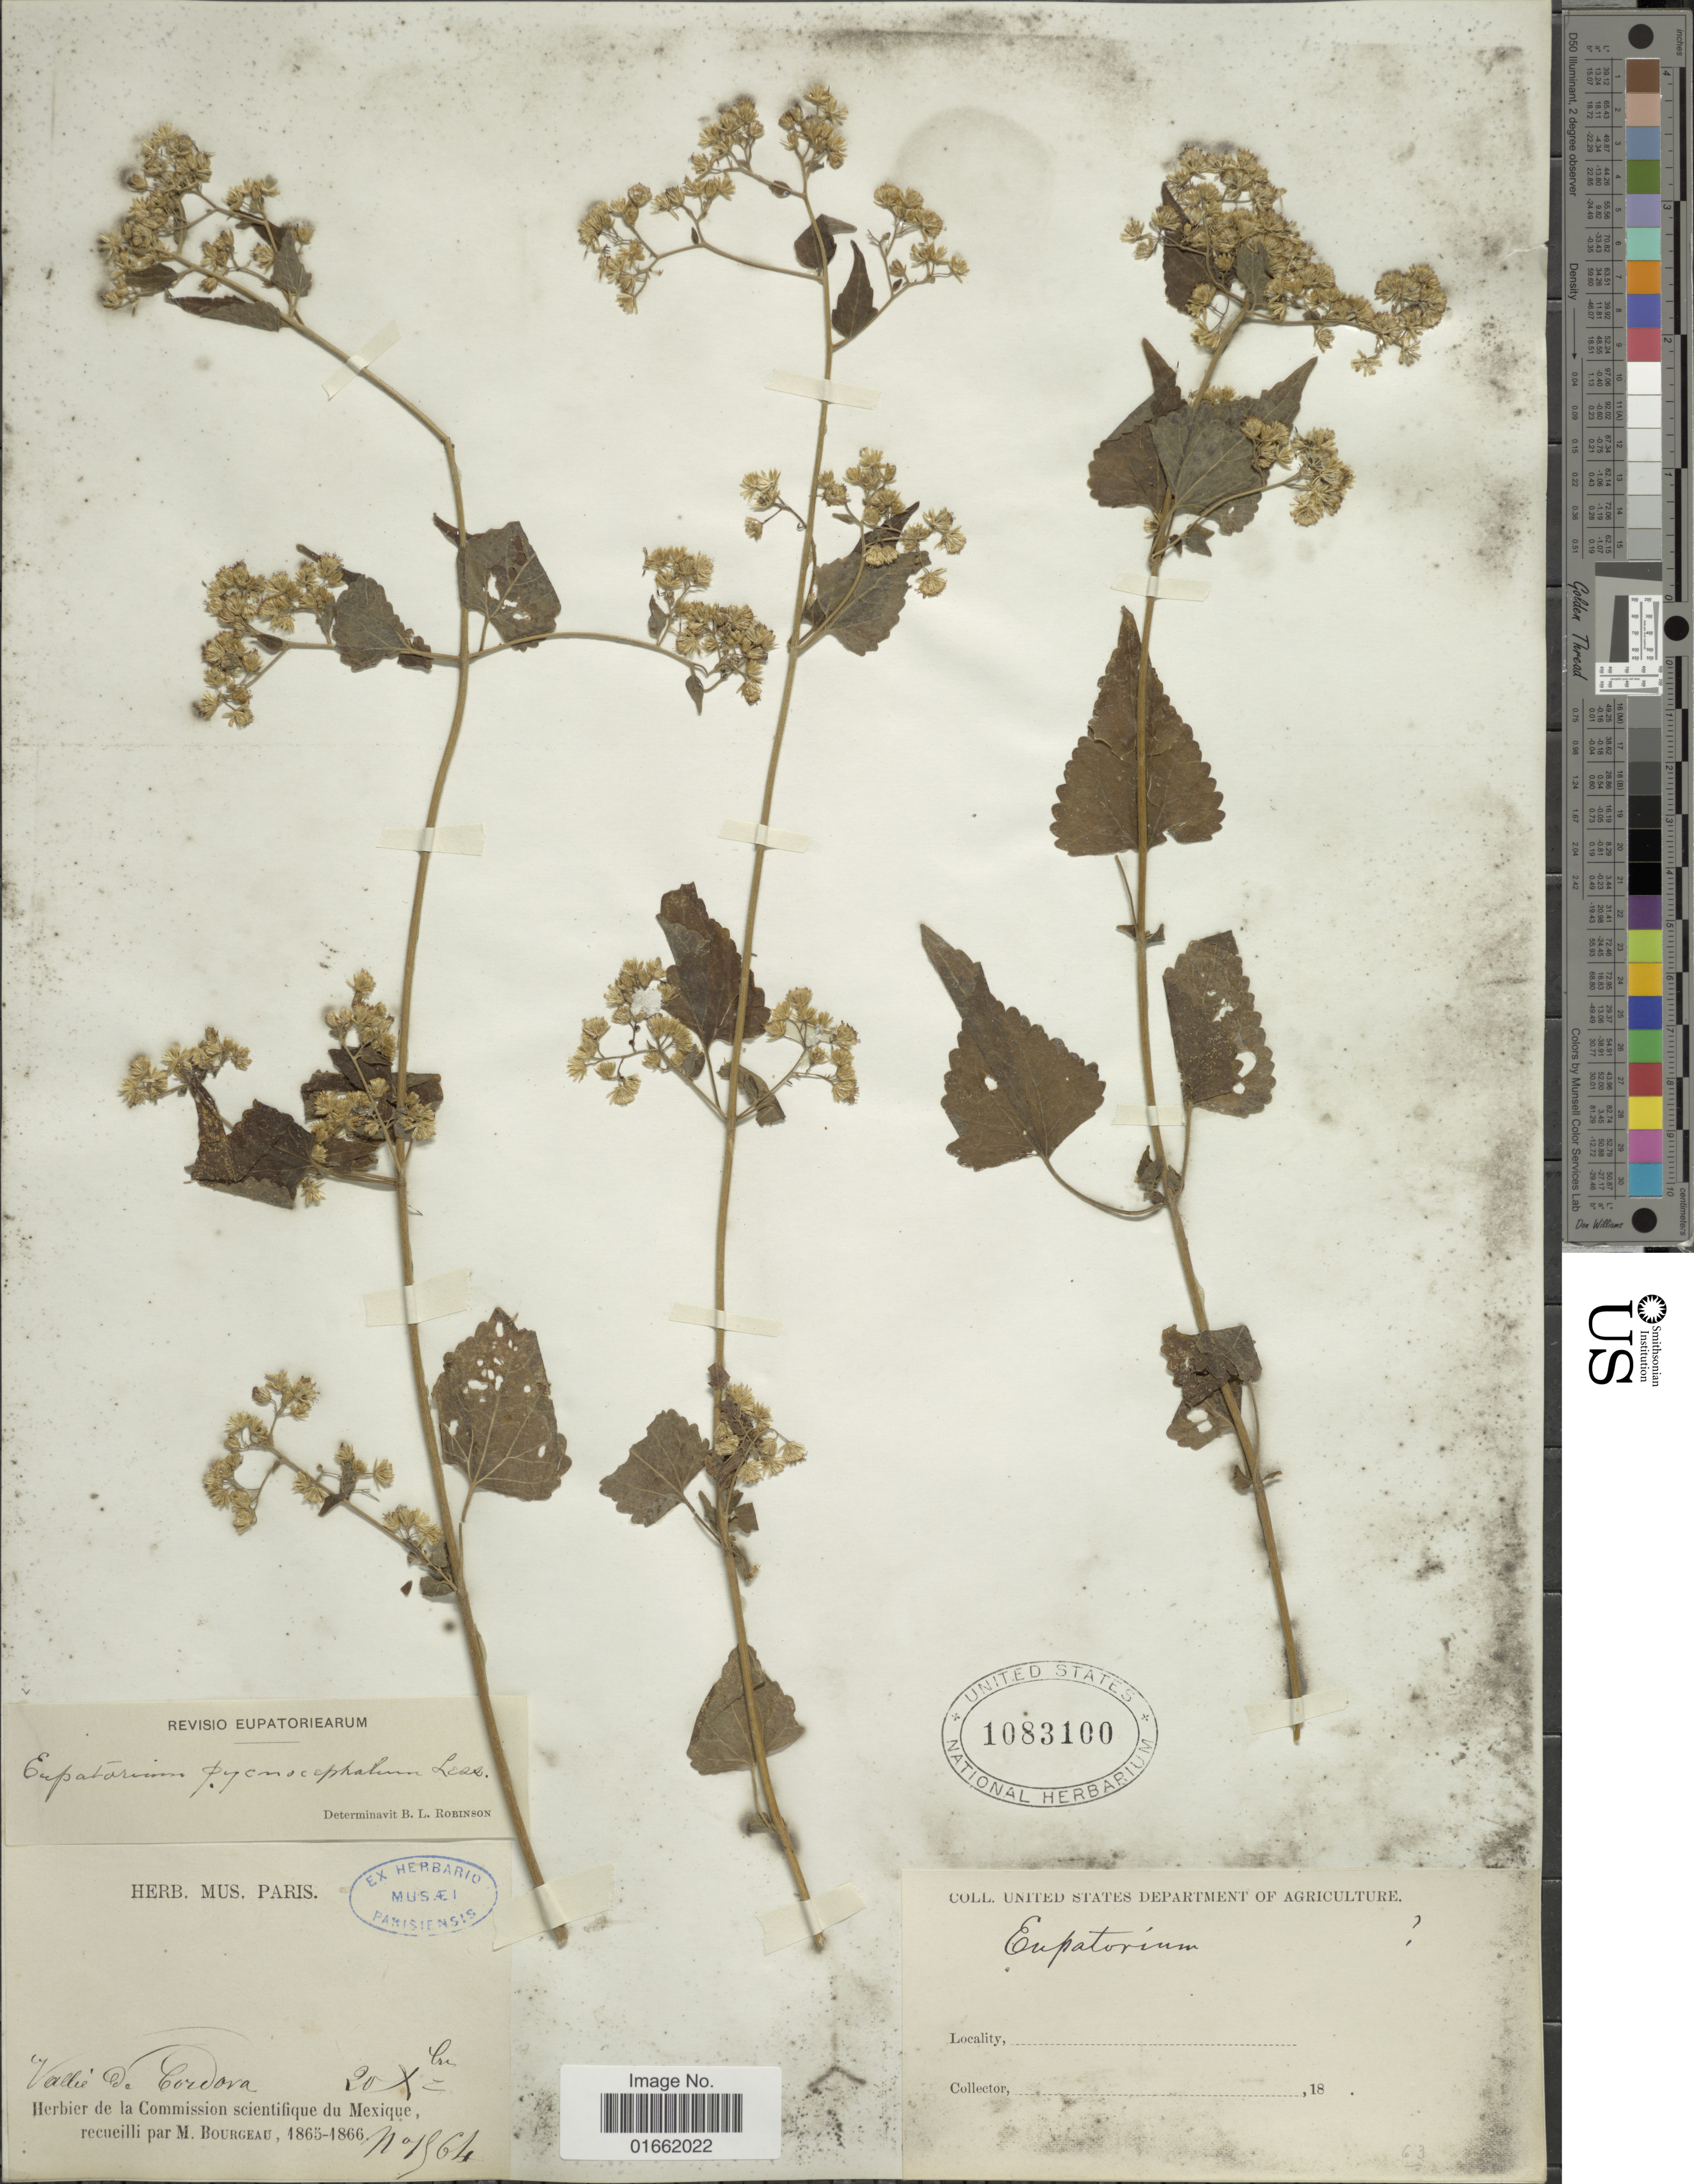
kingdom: Plantae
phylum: Tracheophyta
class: Magnoliopsida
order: Asterales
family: Asteraceae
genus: Fleischmannia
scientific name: Fleischmannia seleriana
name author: (B.L. Rob.) R.M. King & H. Rob.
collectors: M. Bourgeau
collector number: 1954*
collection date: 1865-12-20/1866-12-20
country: Mexico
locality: Vallée de Cordova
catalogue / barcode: US 1083100